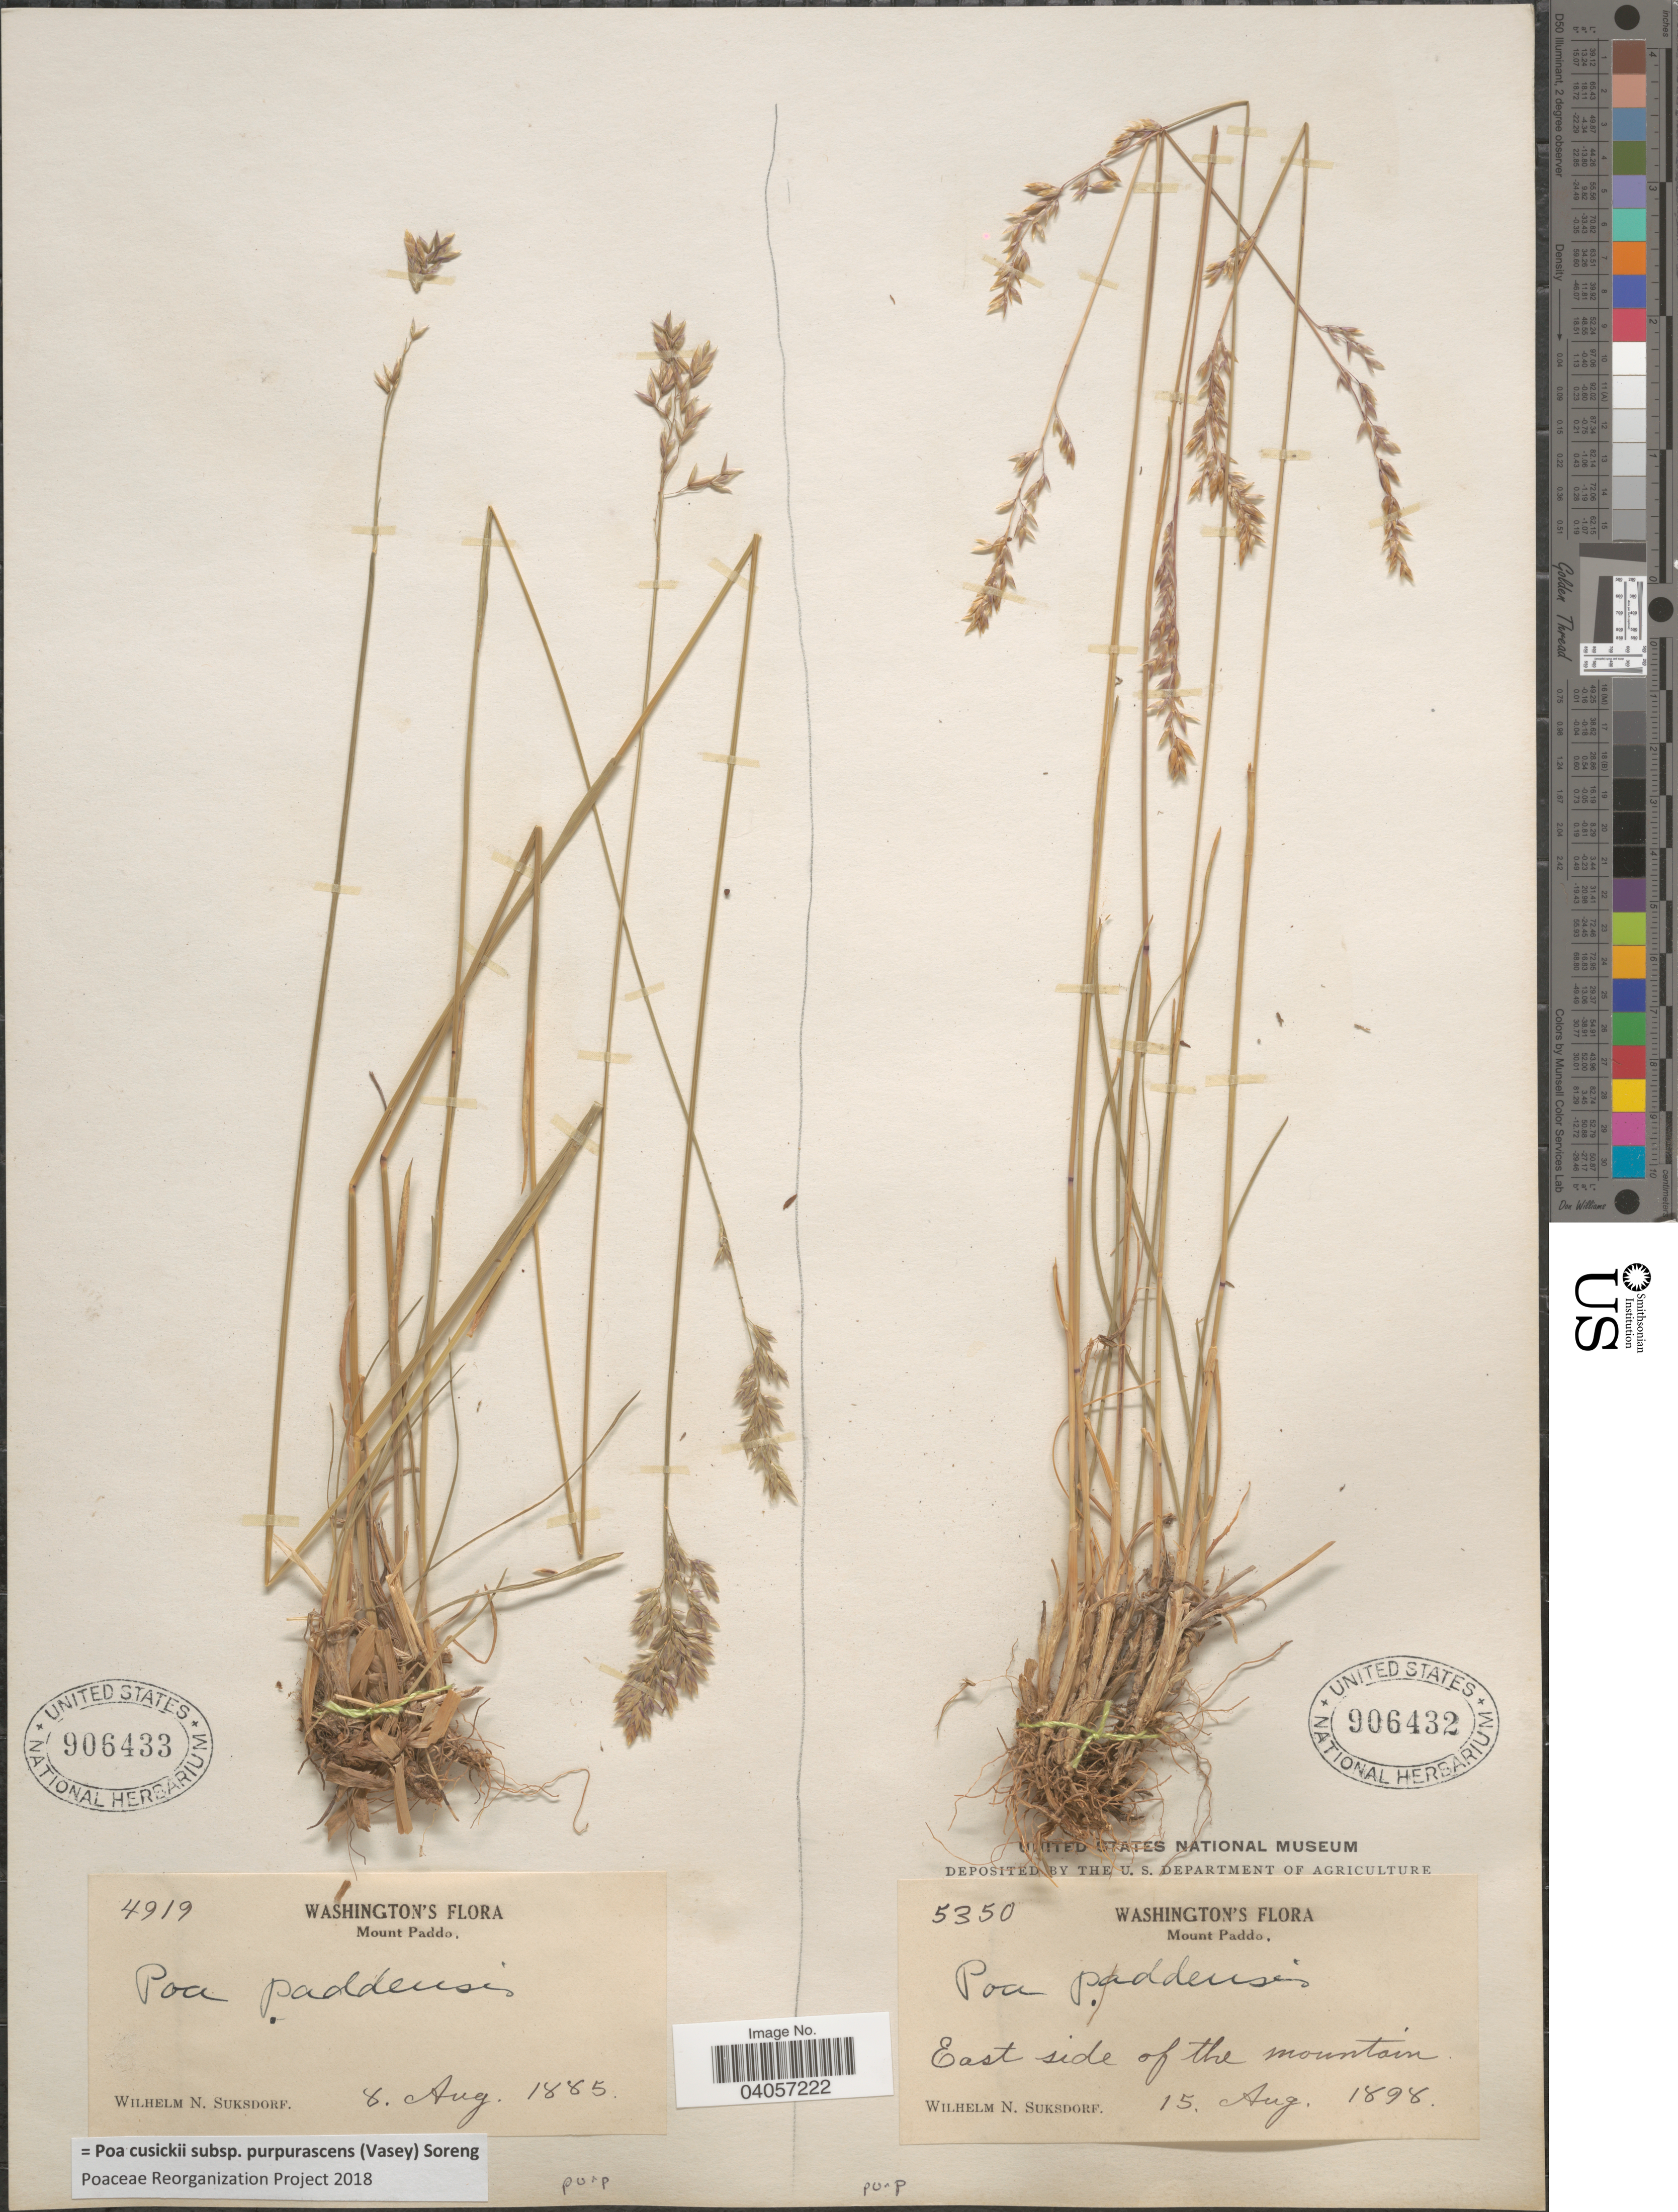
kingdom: Plantae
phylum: Tracheophyta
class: Liliopsida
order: Poales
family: Poaceae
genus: Poa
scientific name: Poa cusickii subsp. purpurascens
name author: (Vasey) Soreng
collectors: W. N. Suksdorf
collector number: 4919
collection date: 1885-08-08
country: United States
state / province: Washington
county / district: Skamania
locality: Mount Paddo.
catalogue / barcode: US 906433-2